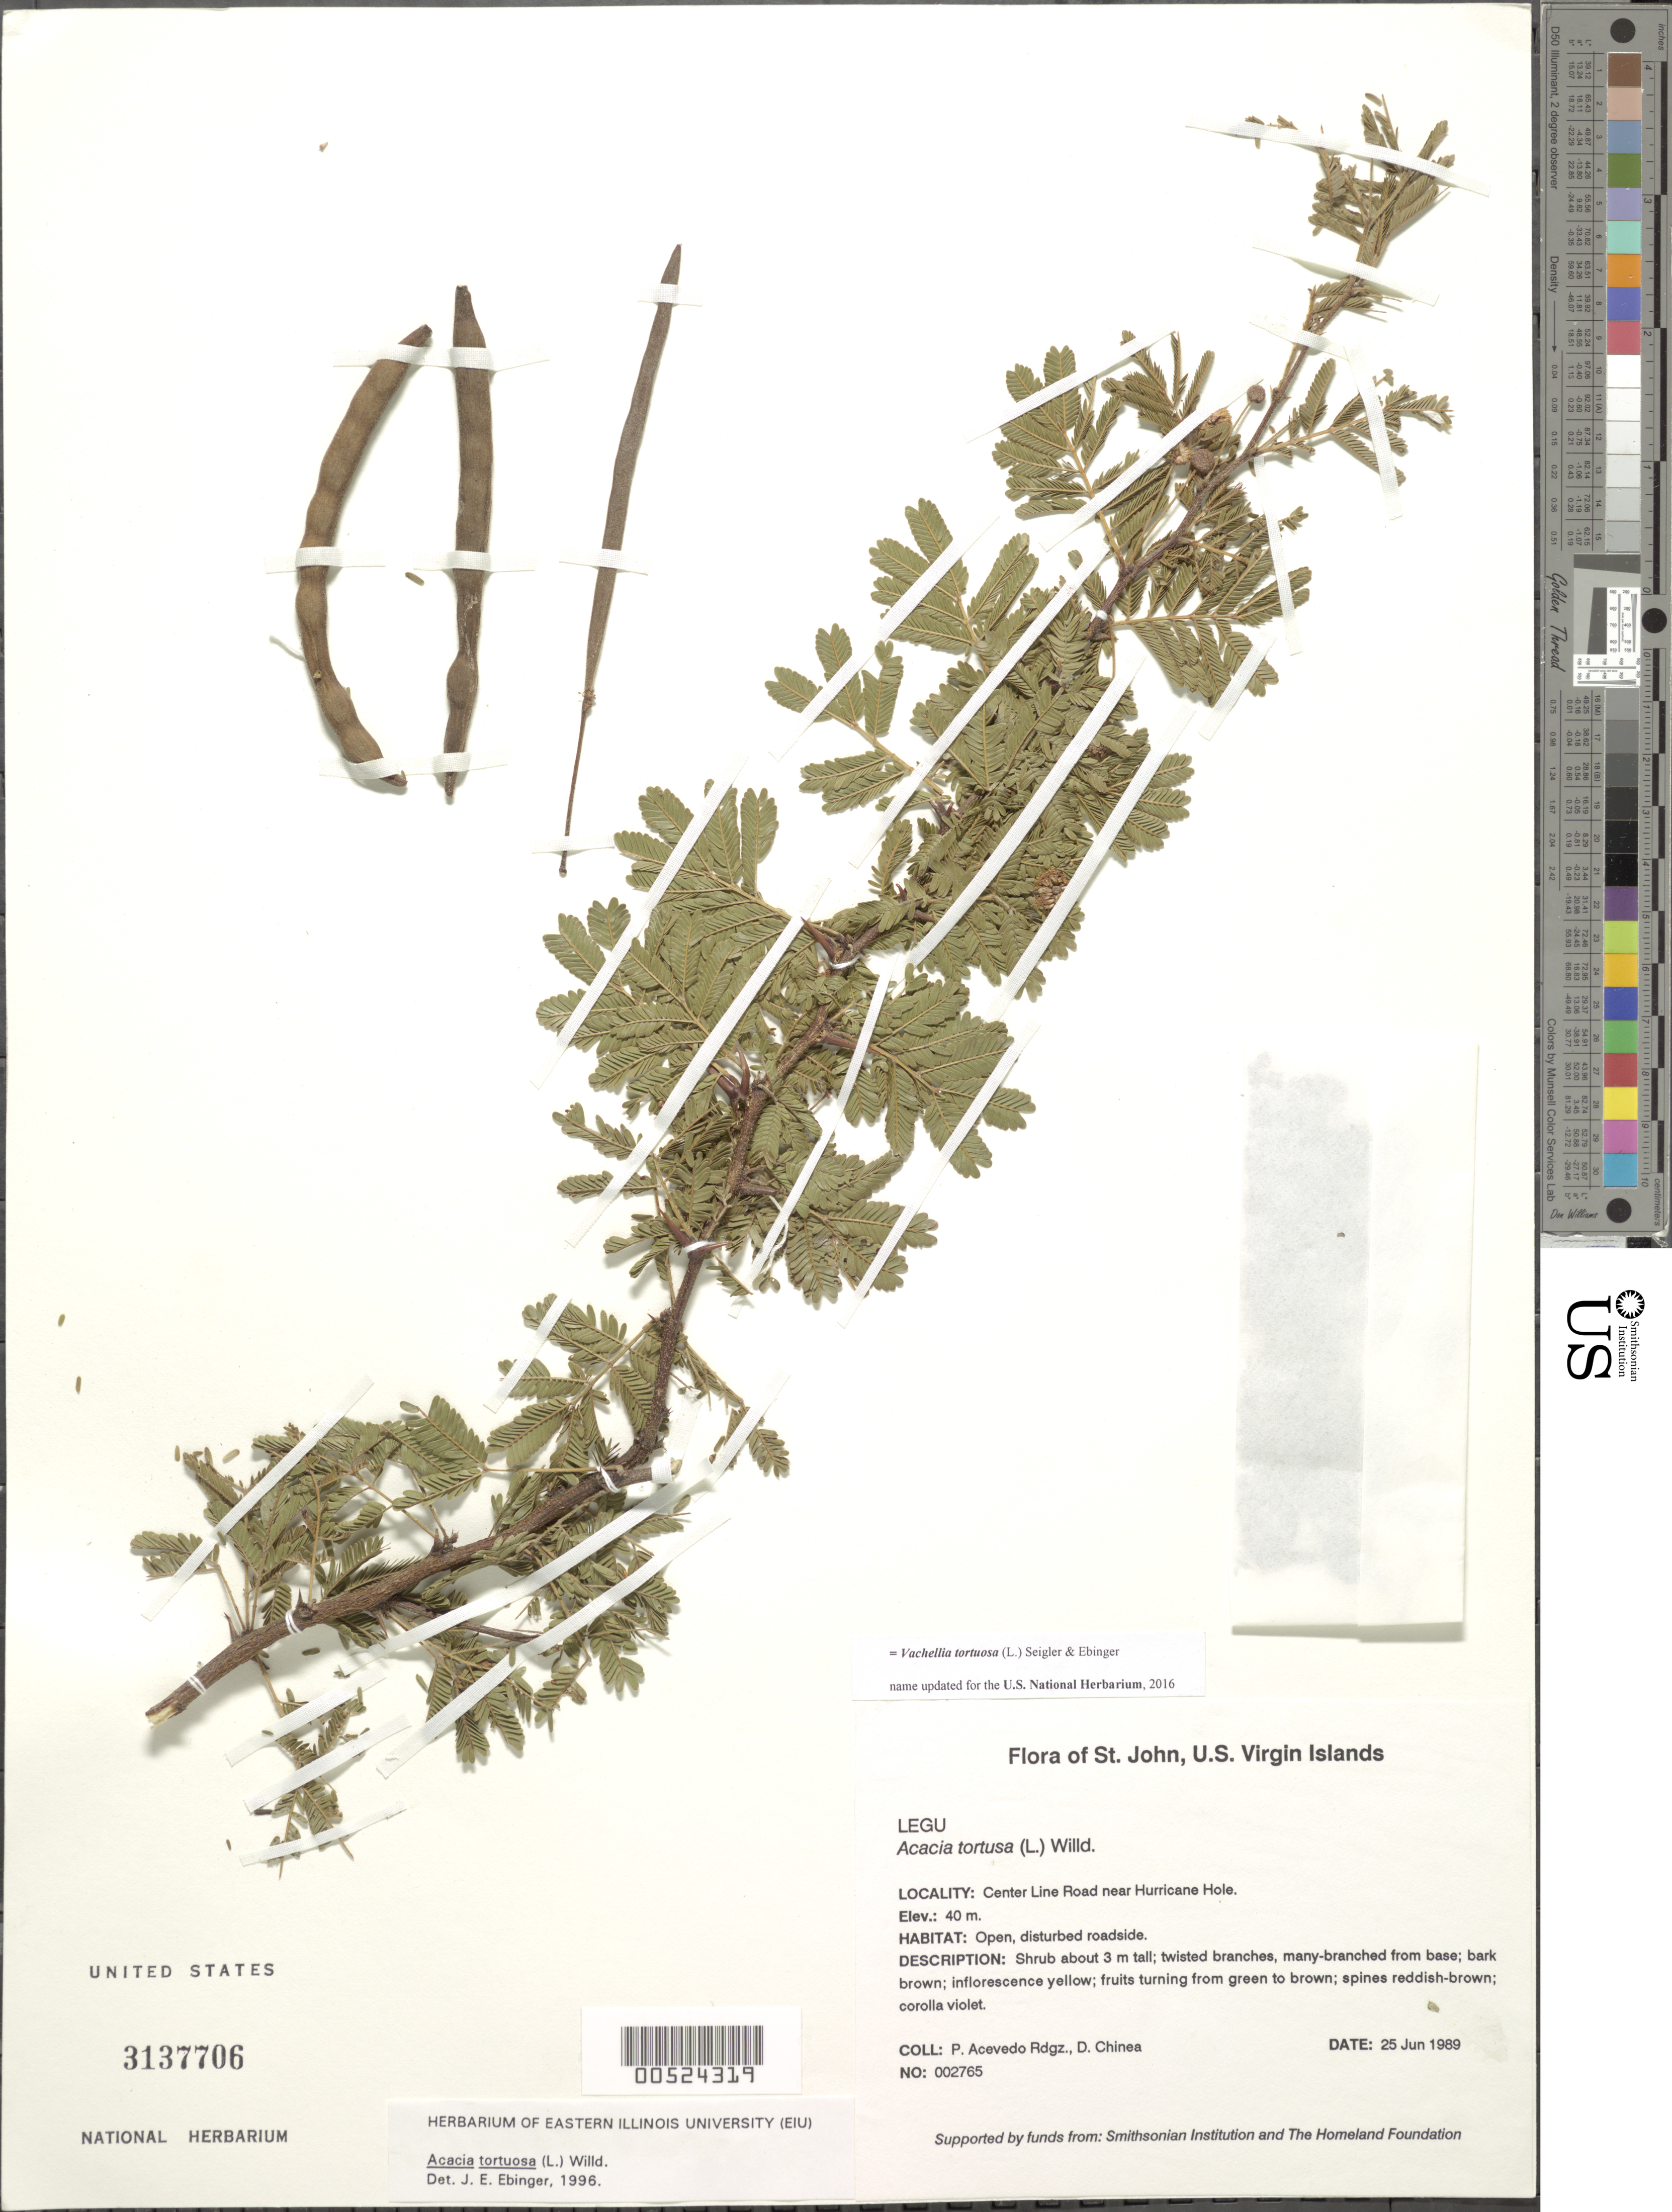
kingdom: Plantae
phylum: Tracheophyta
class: Magnoliopsida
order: Fabales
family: Fabaceae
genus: Vachellia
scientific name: Vachellia tortuosa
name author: (L.) Seigler & Ebinger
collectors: P. Acevedo-Rodr. & D. Chinea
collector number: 2765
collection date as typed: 25 Jun 1989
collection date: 1989-06-25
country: U.S. Virgin Islands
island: St. John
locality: Center Line Road near Hurricane Hole.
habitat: Open, disturbed roadside.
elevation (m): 40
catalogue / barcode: US 3137706